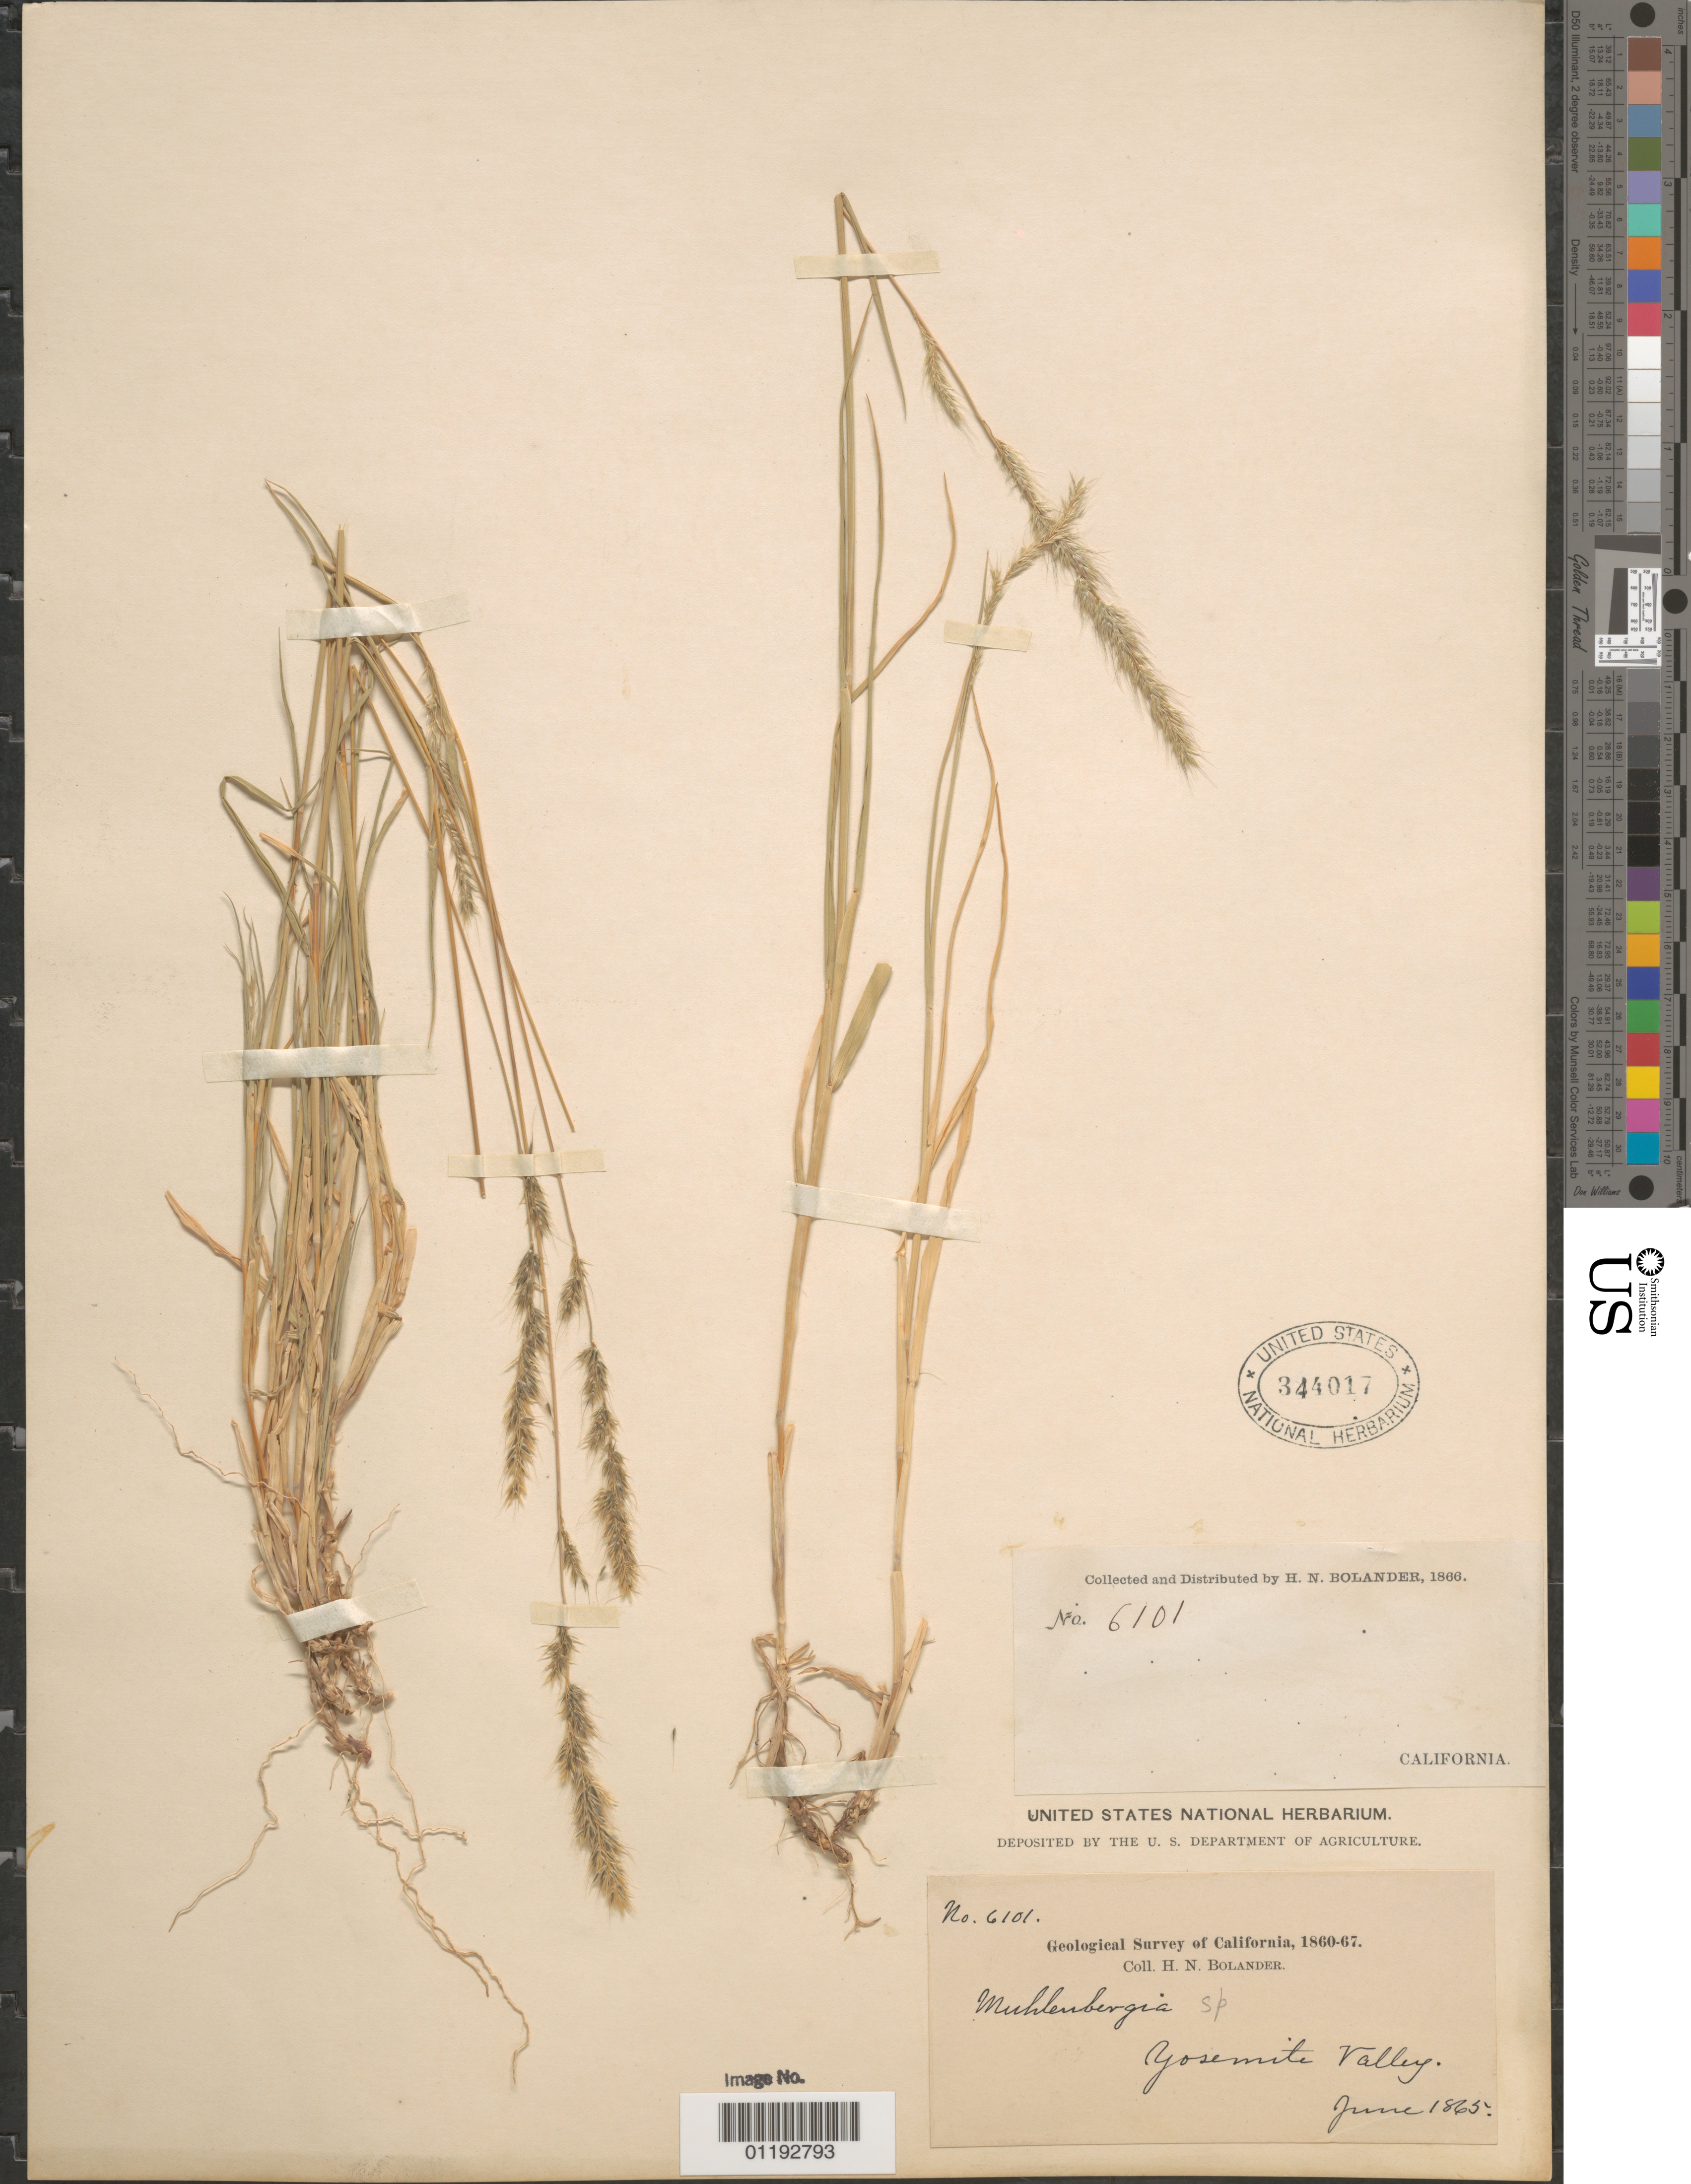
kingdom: Plantae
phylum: Tracheophyta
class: Liliopsida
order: Poales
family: Poaceae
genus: Muhlenbergia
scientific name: Muhlenbergia sp.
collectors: H. Bolander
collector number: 6101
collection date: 1865-06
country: United States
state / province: California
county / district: Mariposa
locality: Yosemite Valley.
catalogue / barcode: US 344017